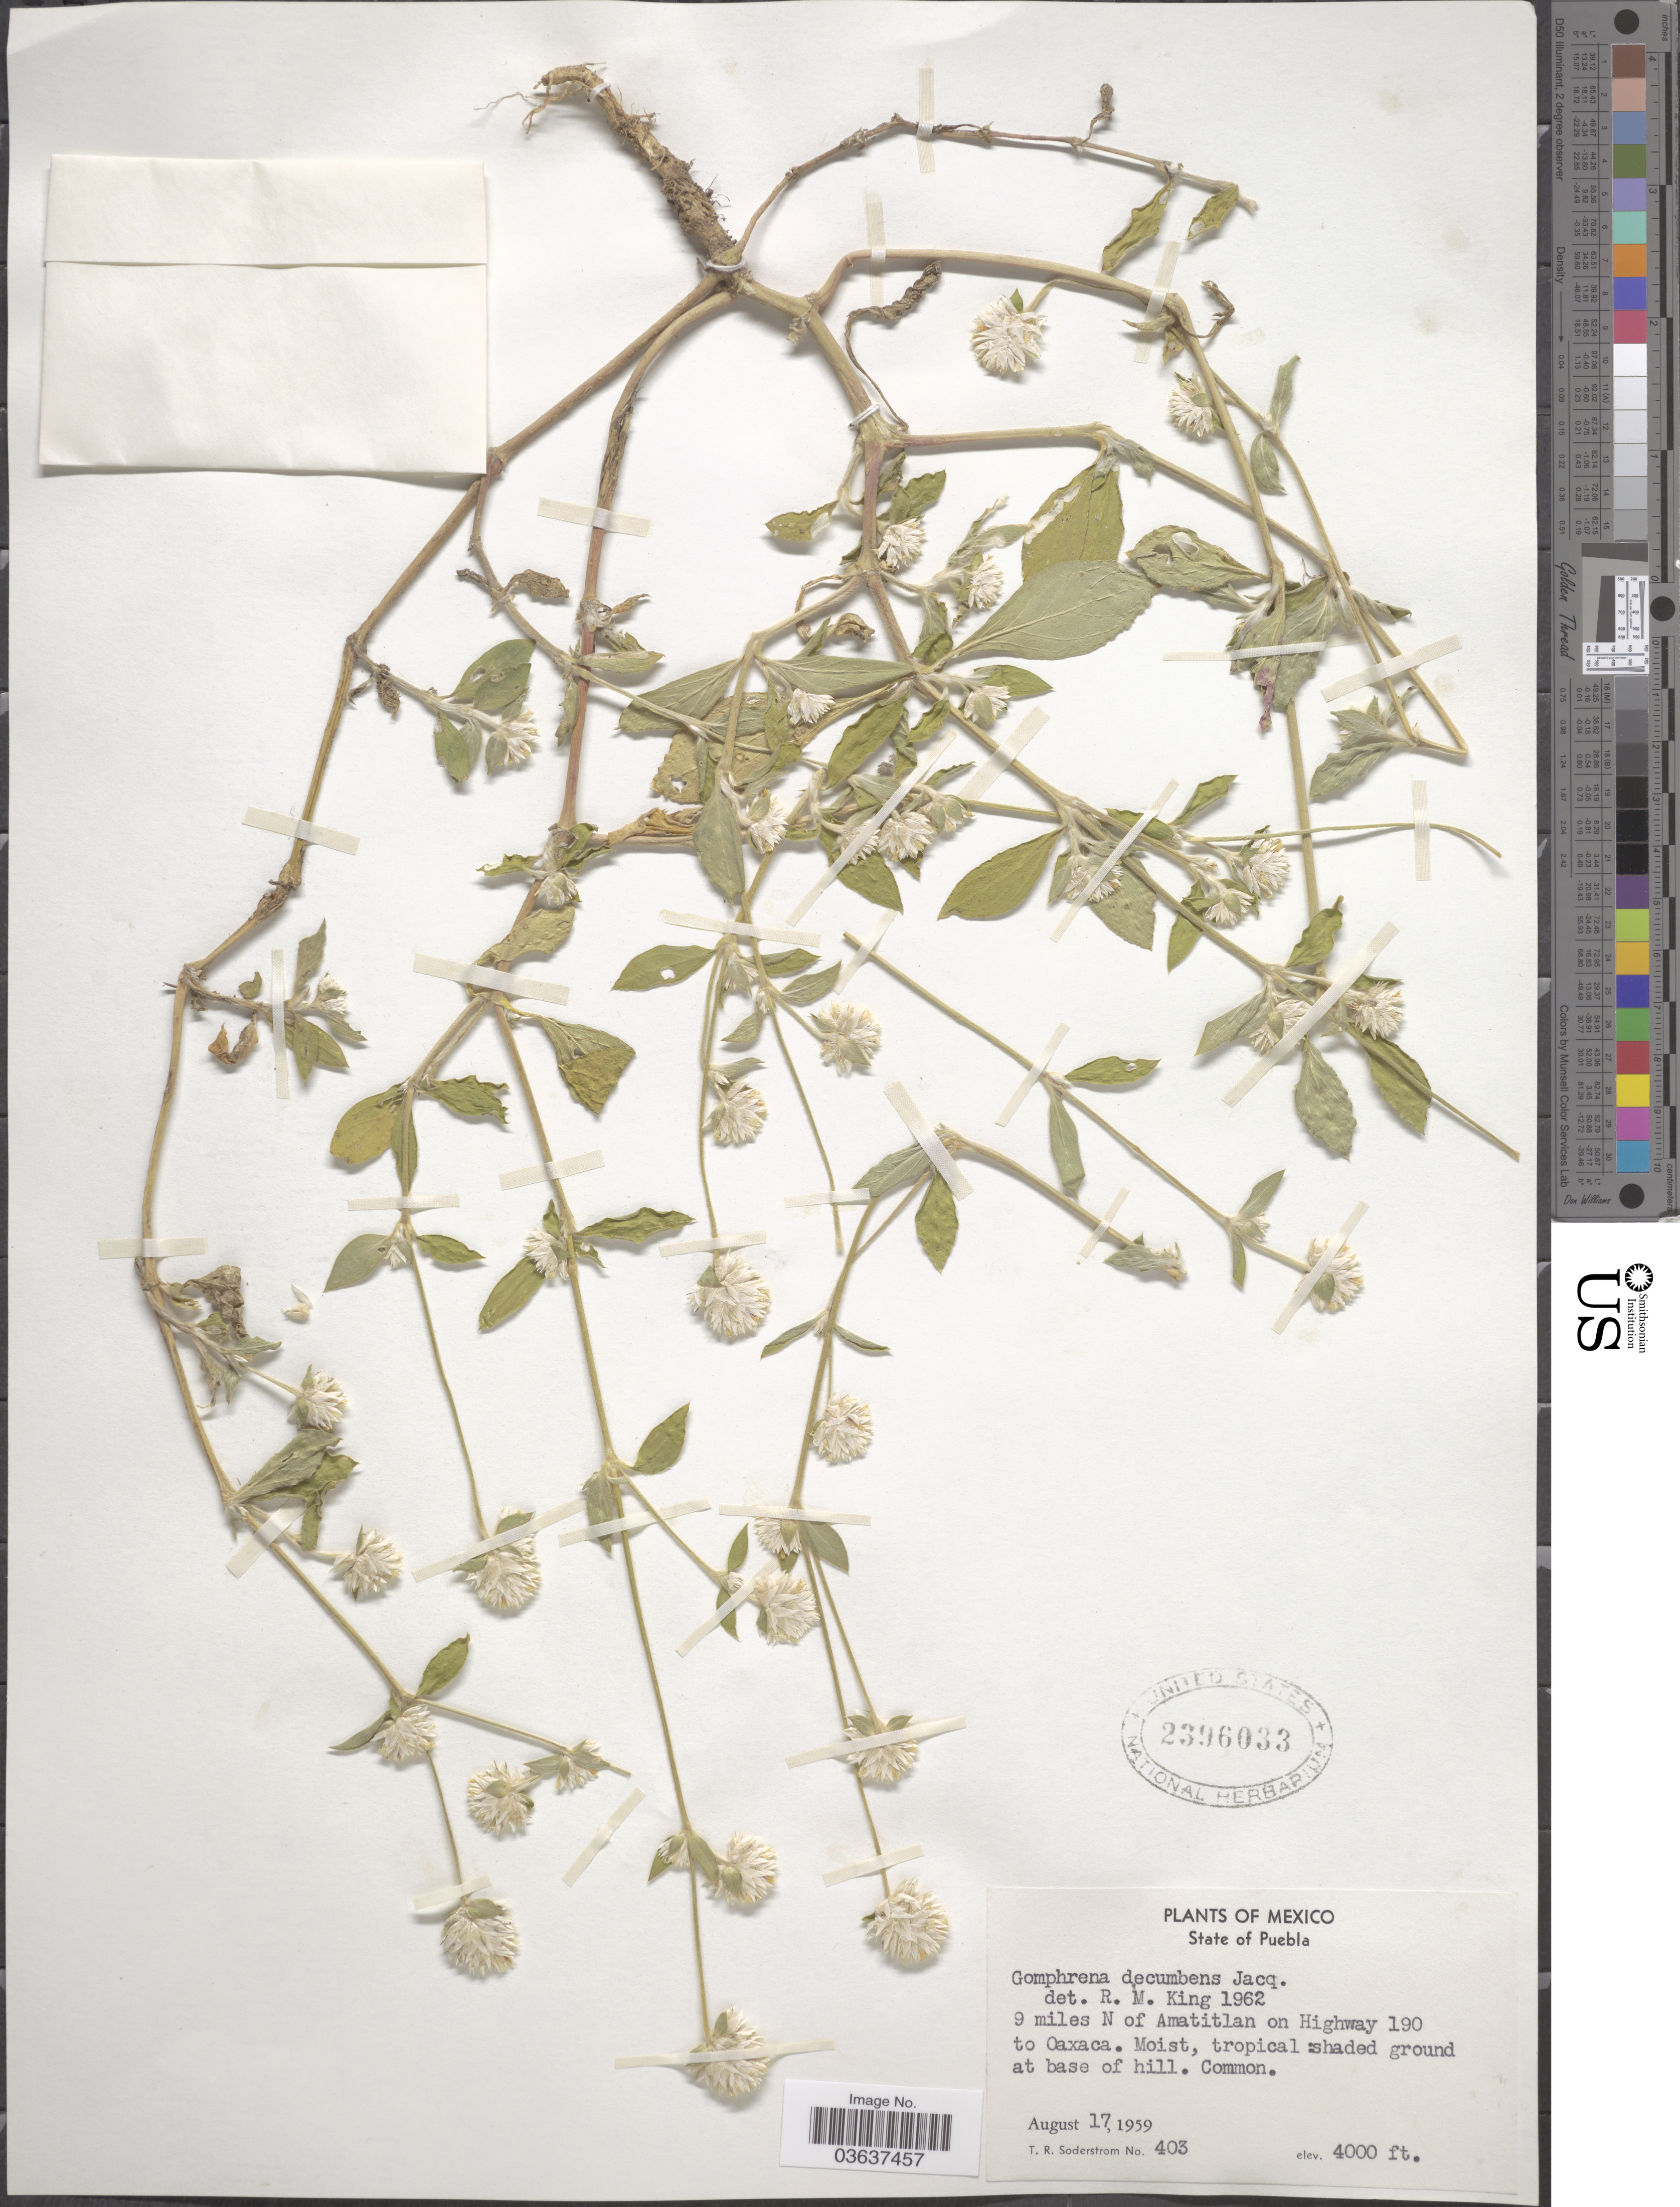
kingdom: Plantae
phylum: Tracheophyta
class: Magnoliopsida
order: Caryophyllales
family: Amaranthaceae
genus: Gomphrena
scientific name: Gomphrena decumbens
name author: Jacq.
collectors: T. R. Soderstrom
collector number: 403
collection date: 1959-08-17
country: Mexico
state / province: Puebla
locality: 9 miles N of Amatitlan on Highway 190 to Oaxaca.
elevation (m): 1219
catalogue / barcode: US 2396033